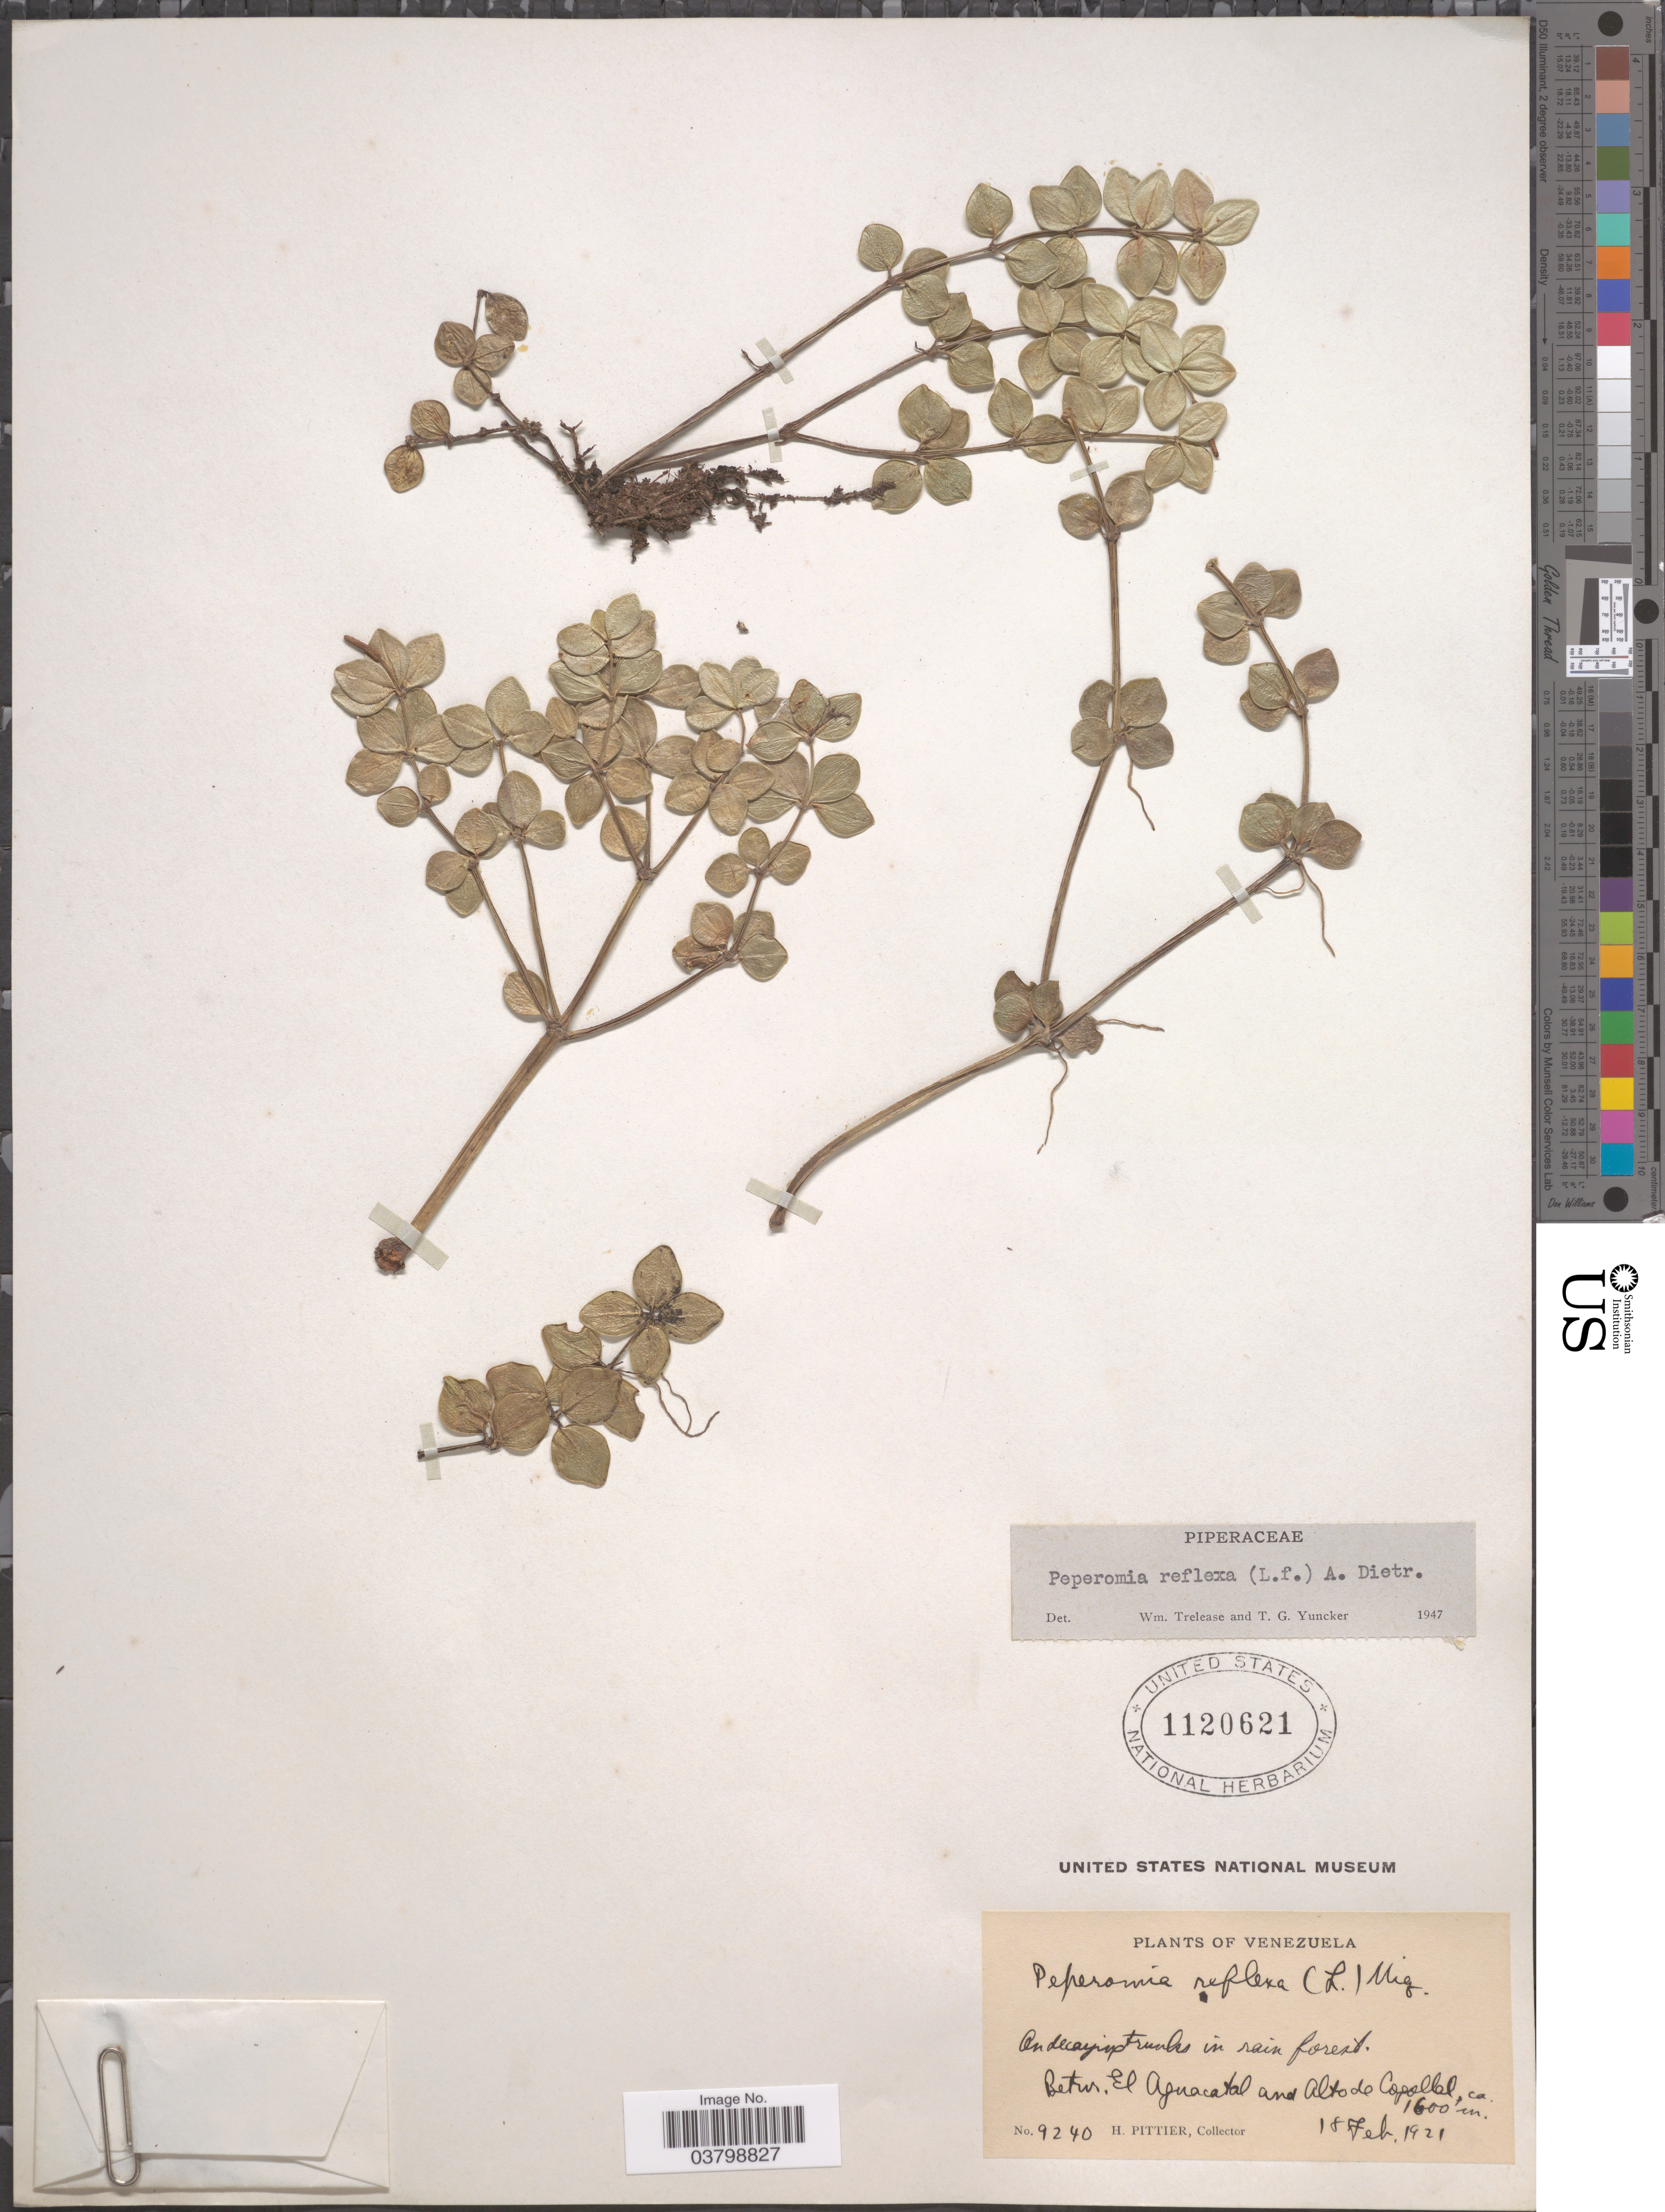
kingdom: Plantae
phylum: Tracheophyta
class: Magnoliopsida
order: Piperales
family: Piperaceae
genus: Peperomia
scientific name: Peperomia tetraphylla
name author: (G. Forst.) Hook. & Arn.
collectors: H. F. Pittier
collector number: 9240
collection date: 1921-02-18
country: Venezuela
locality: Betw. El Aguacatal and Alto de Cogollal.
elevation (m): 1600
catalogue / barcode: US 1120621